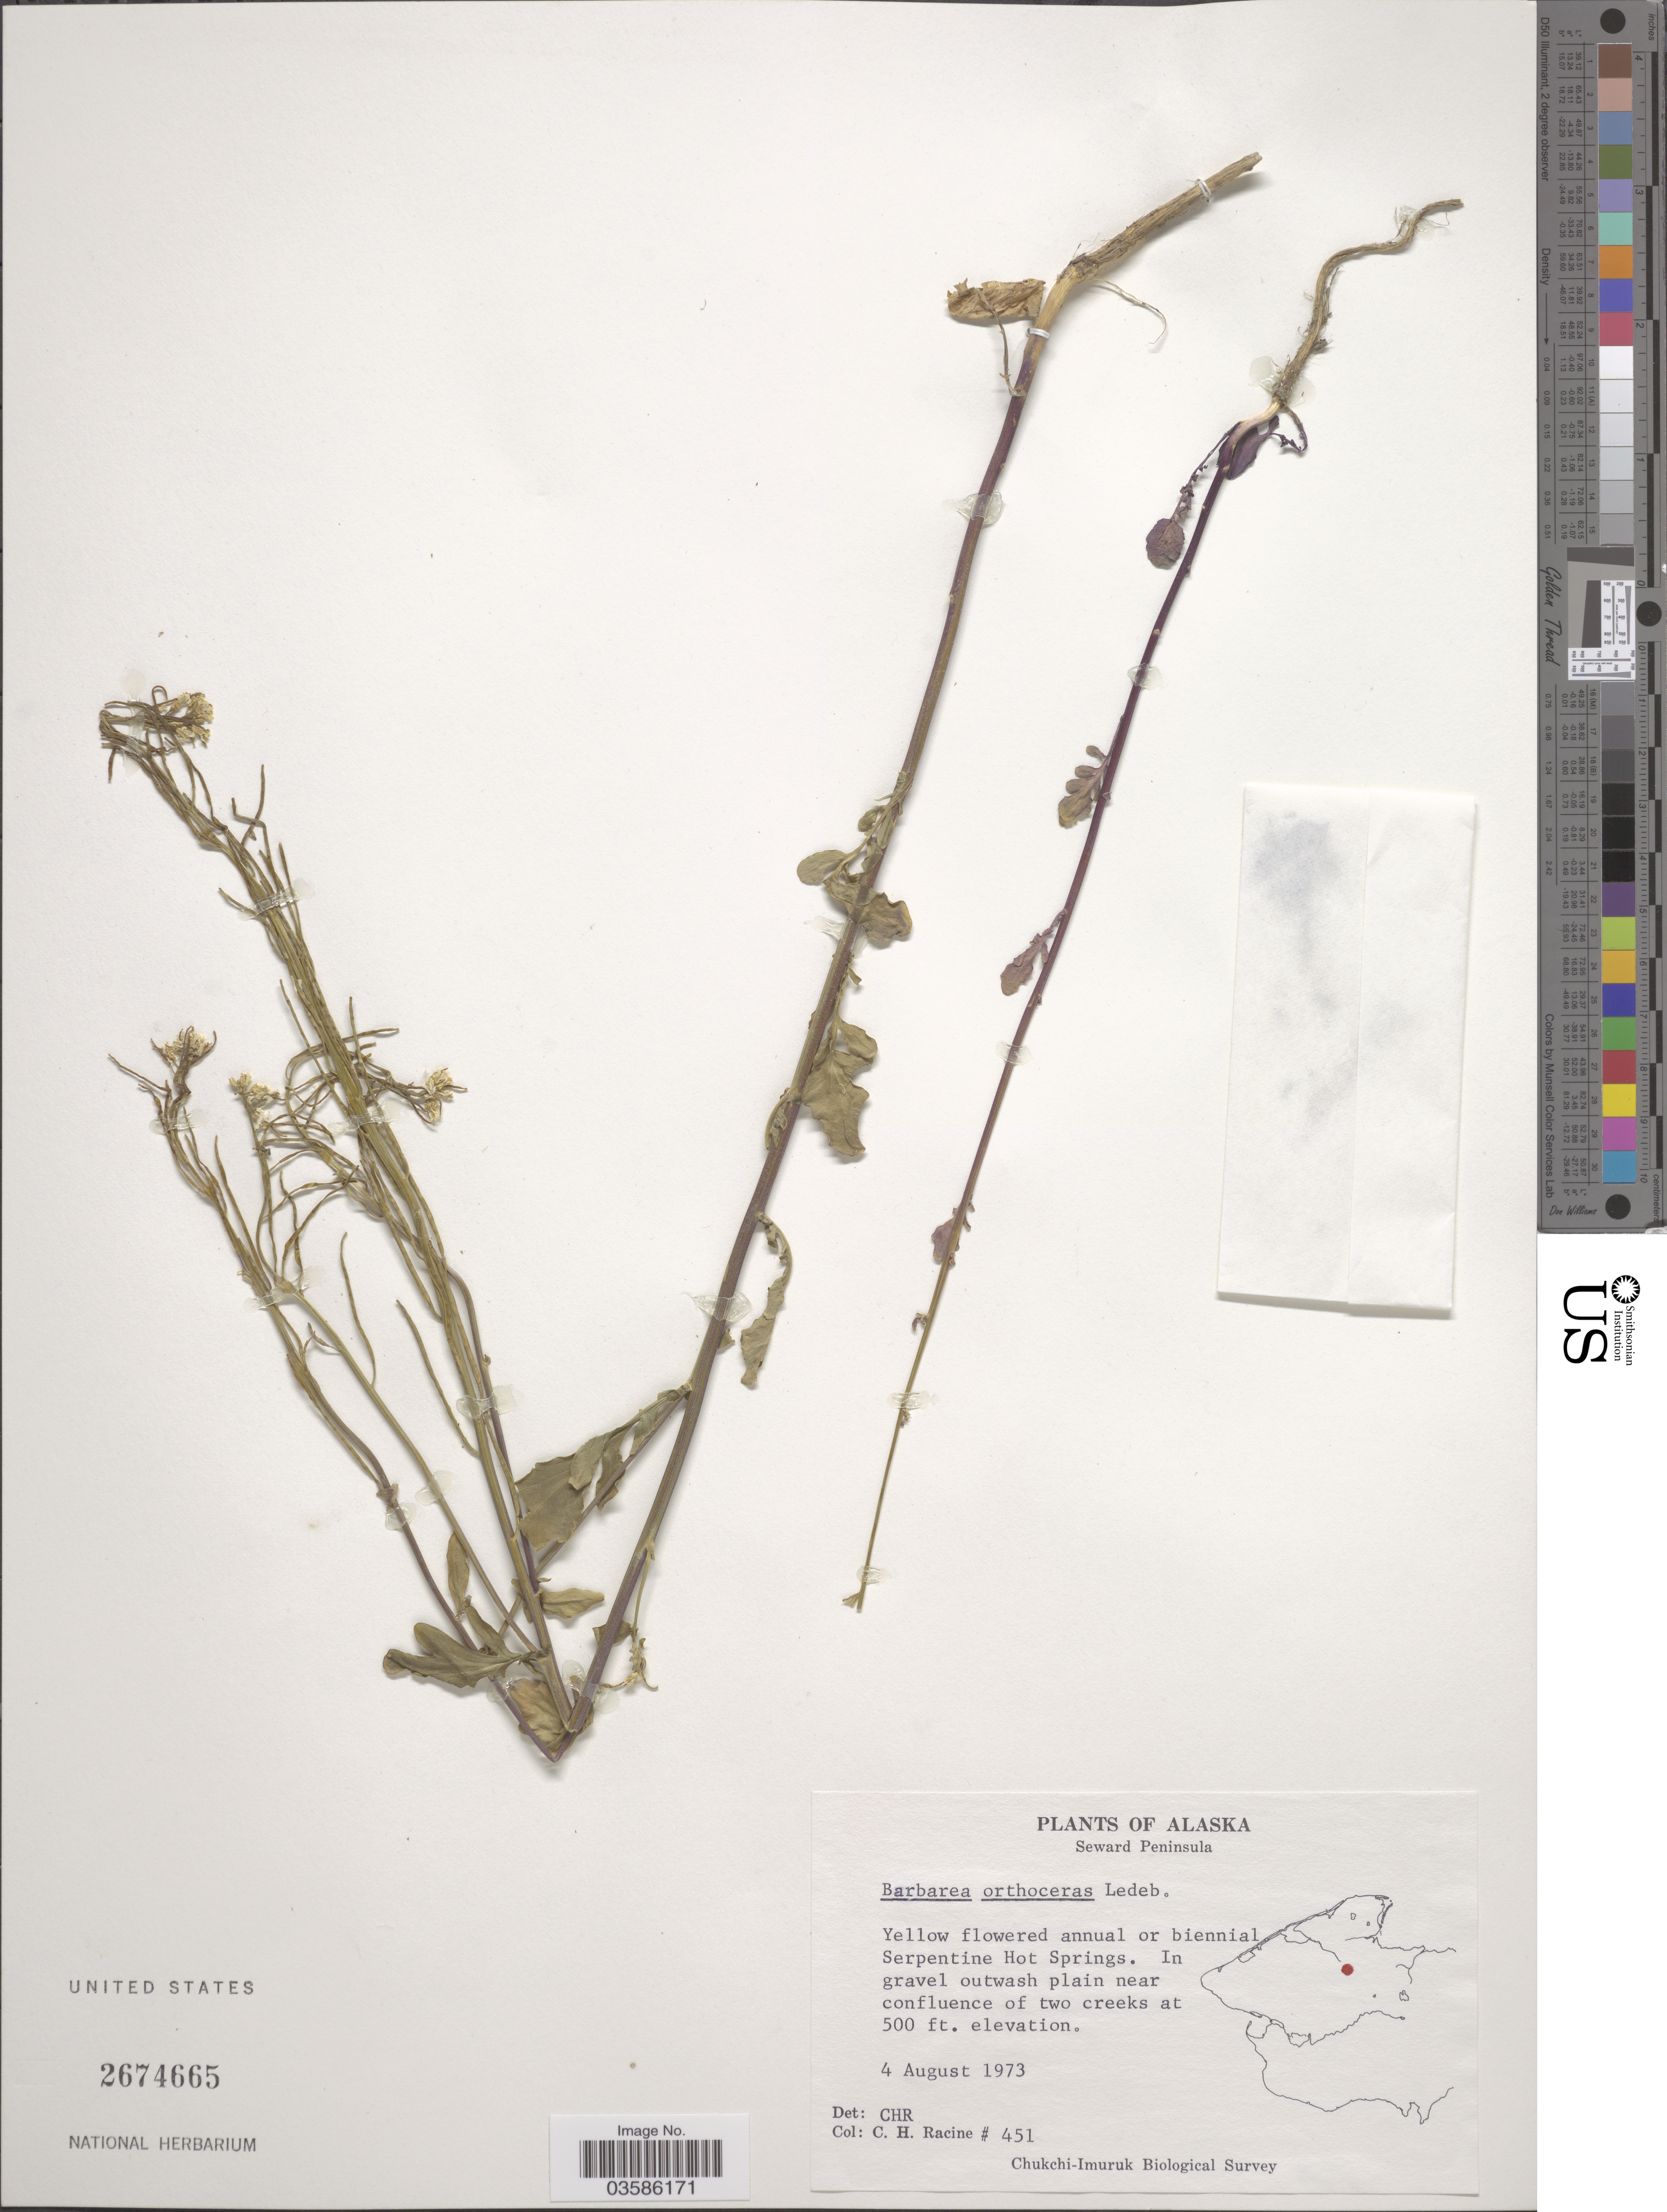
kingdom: Plantae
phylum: Tracheophyta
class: Magnoliopsida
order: Brassicales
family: Brassicaceae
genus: Barbarea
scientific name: Barbarea orthoceras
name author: Ledeb.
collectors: C. Racine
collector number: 451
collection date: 1973-08-04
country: United States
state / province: Alaska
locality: Seward Peninsula. In gravel outwash plain near confluence of two creeks.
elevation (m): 152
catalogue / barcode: US 2674665